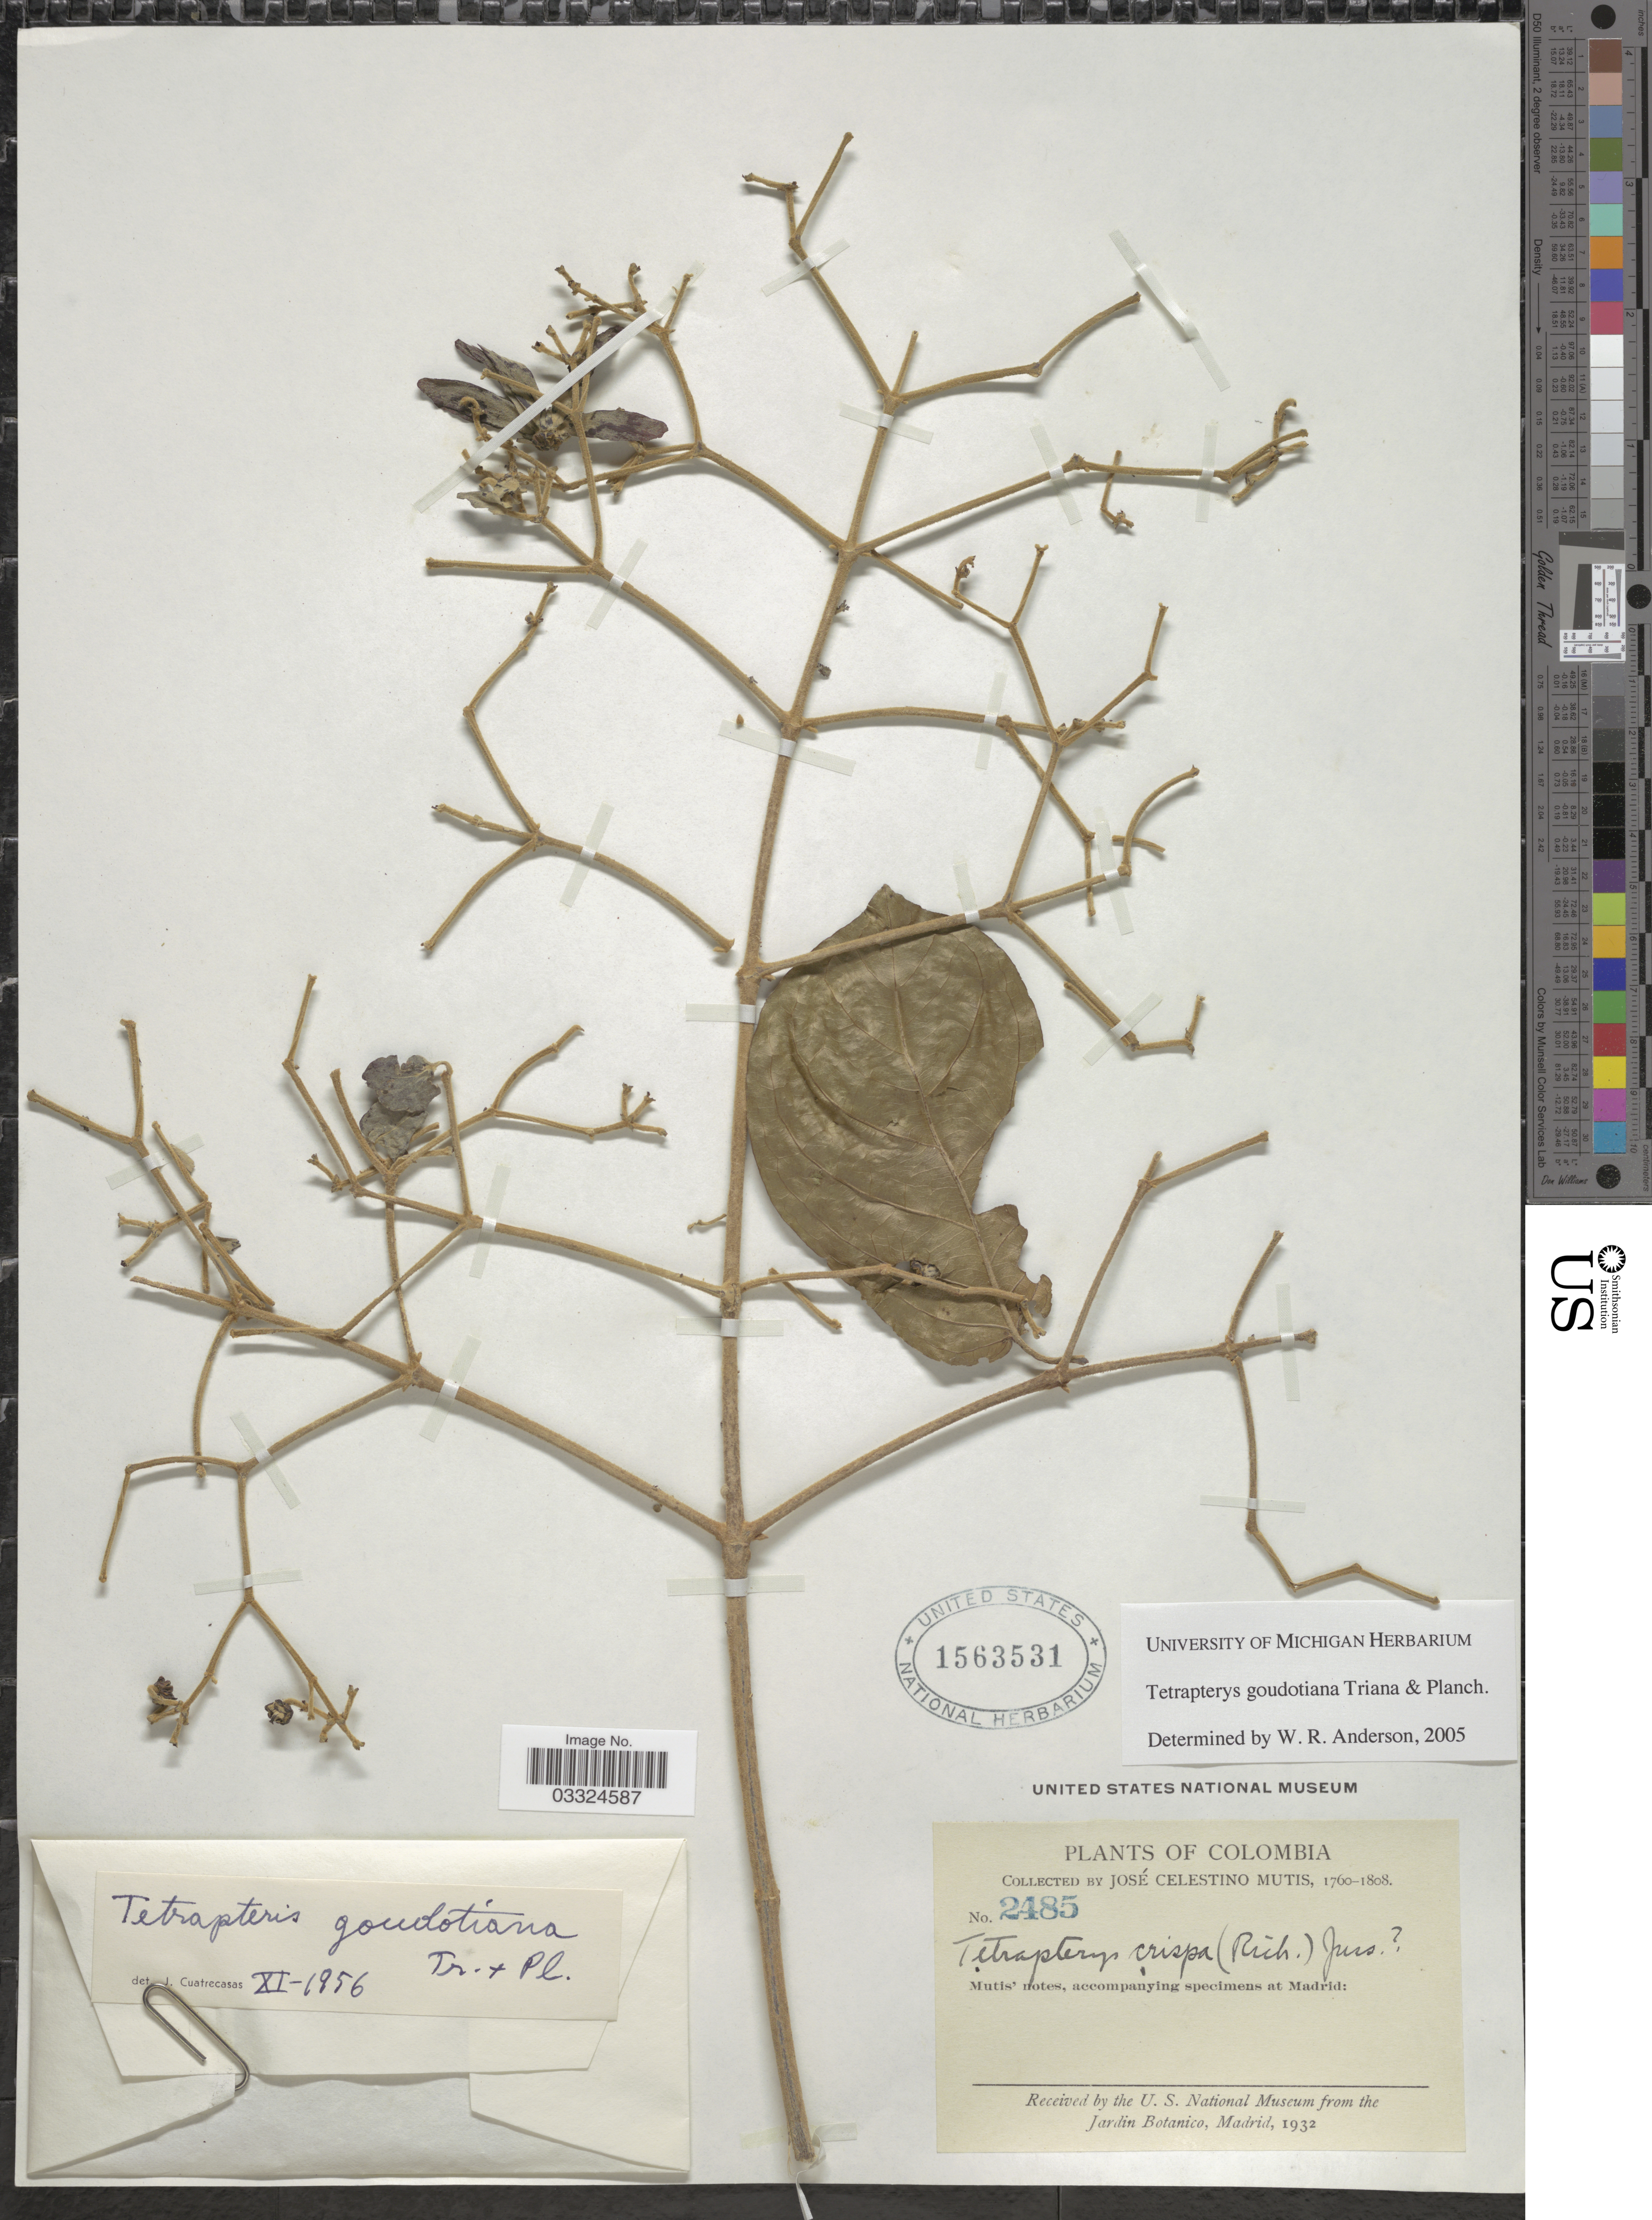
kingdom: Plantae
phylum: Tracheophyta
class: Magnoliopsida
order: Malpighiales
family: Malpighiaceae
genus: Tetrapterys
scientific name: Tetrapterys goudotiana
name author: Triana & Planch.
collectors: J. C. B. Mutis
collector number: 2485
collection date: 1760/1808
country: Colombia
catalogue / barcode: US 1563531